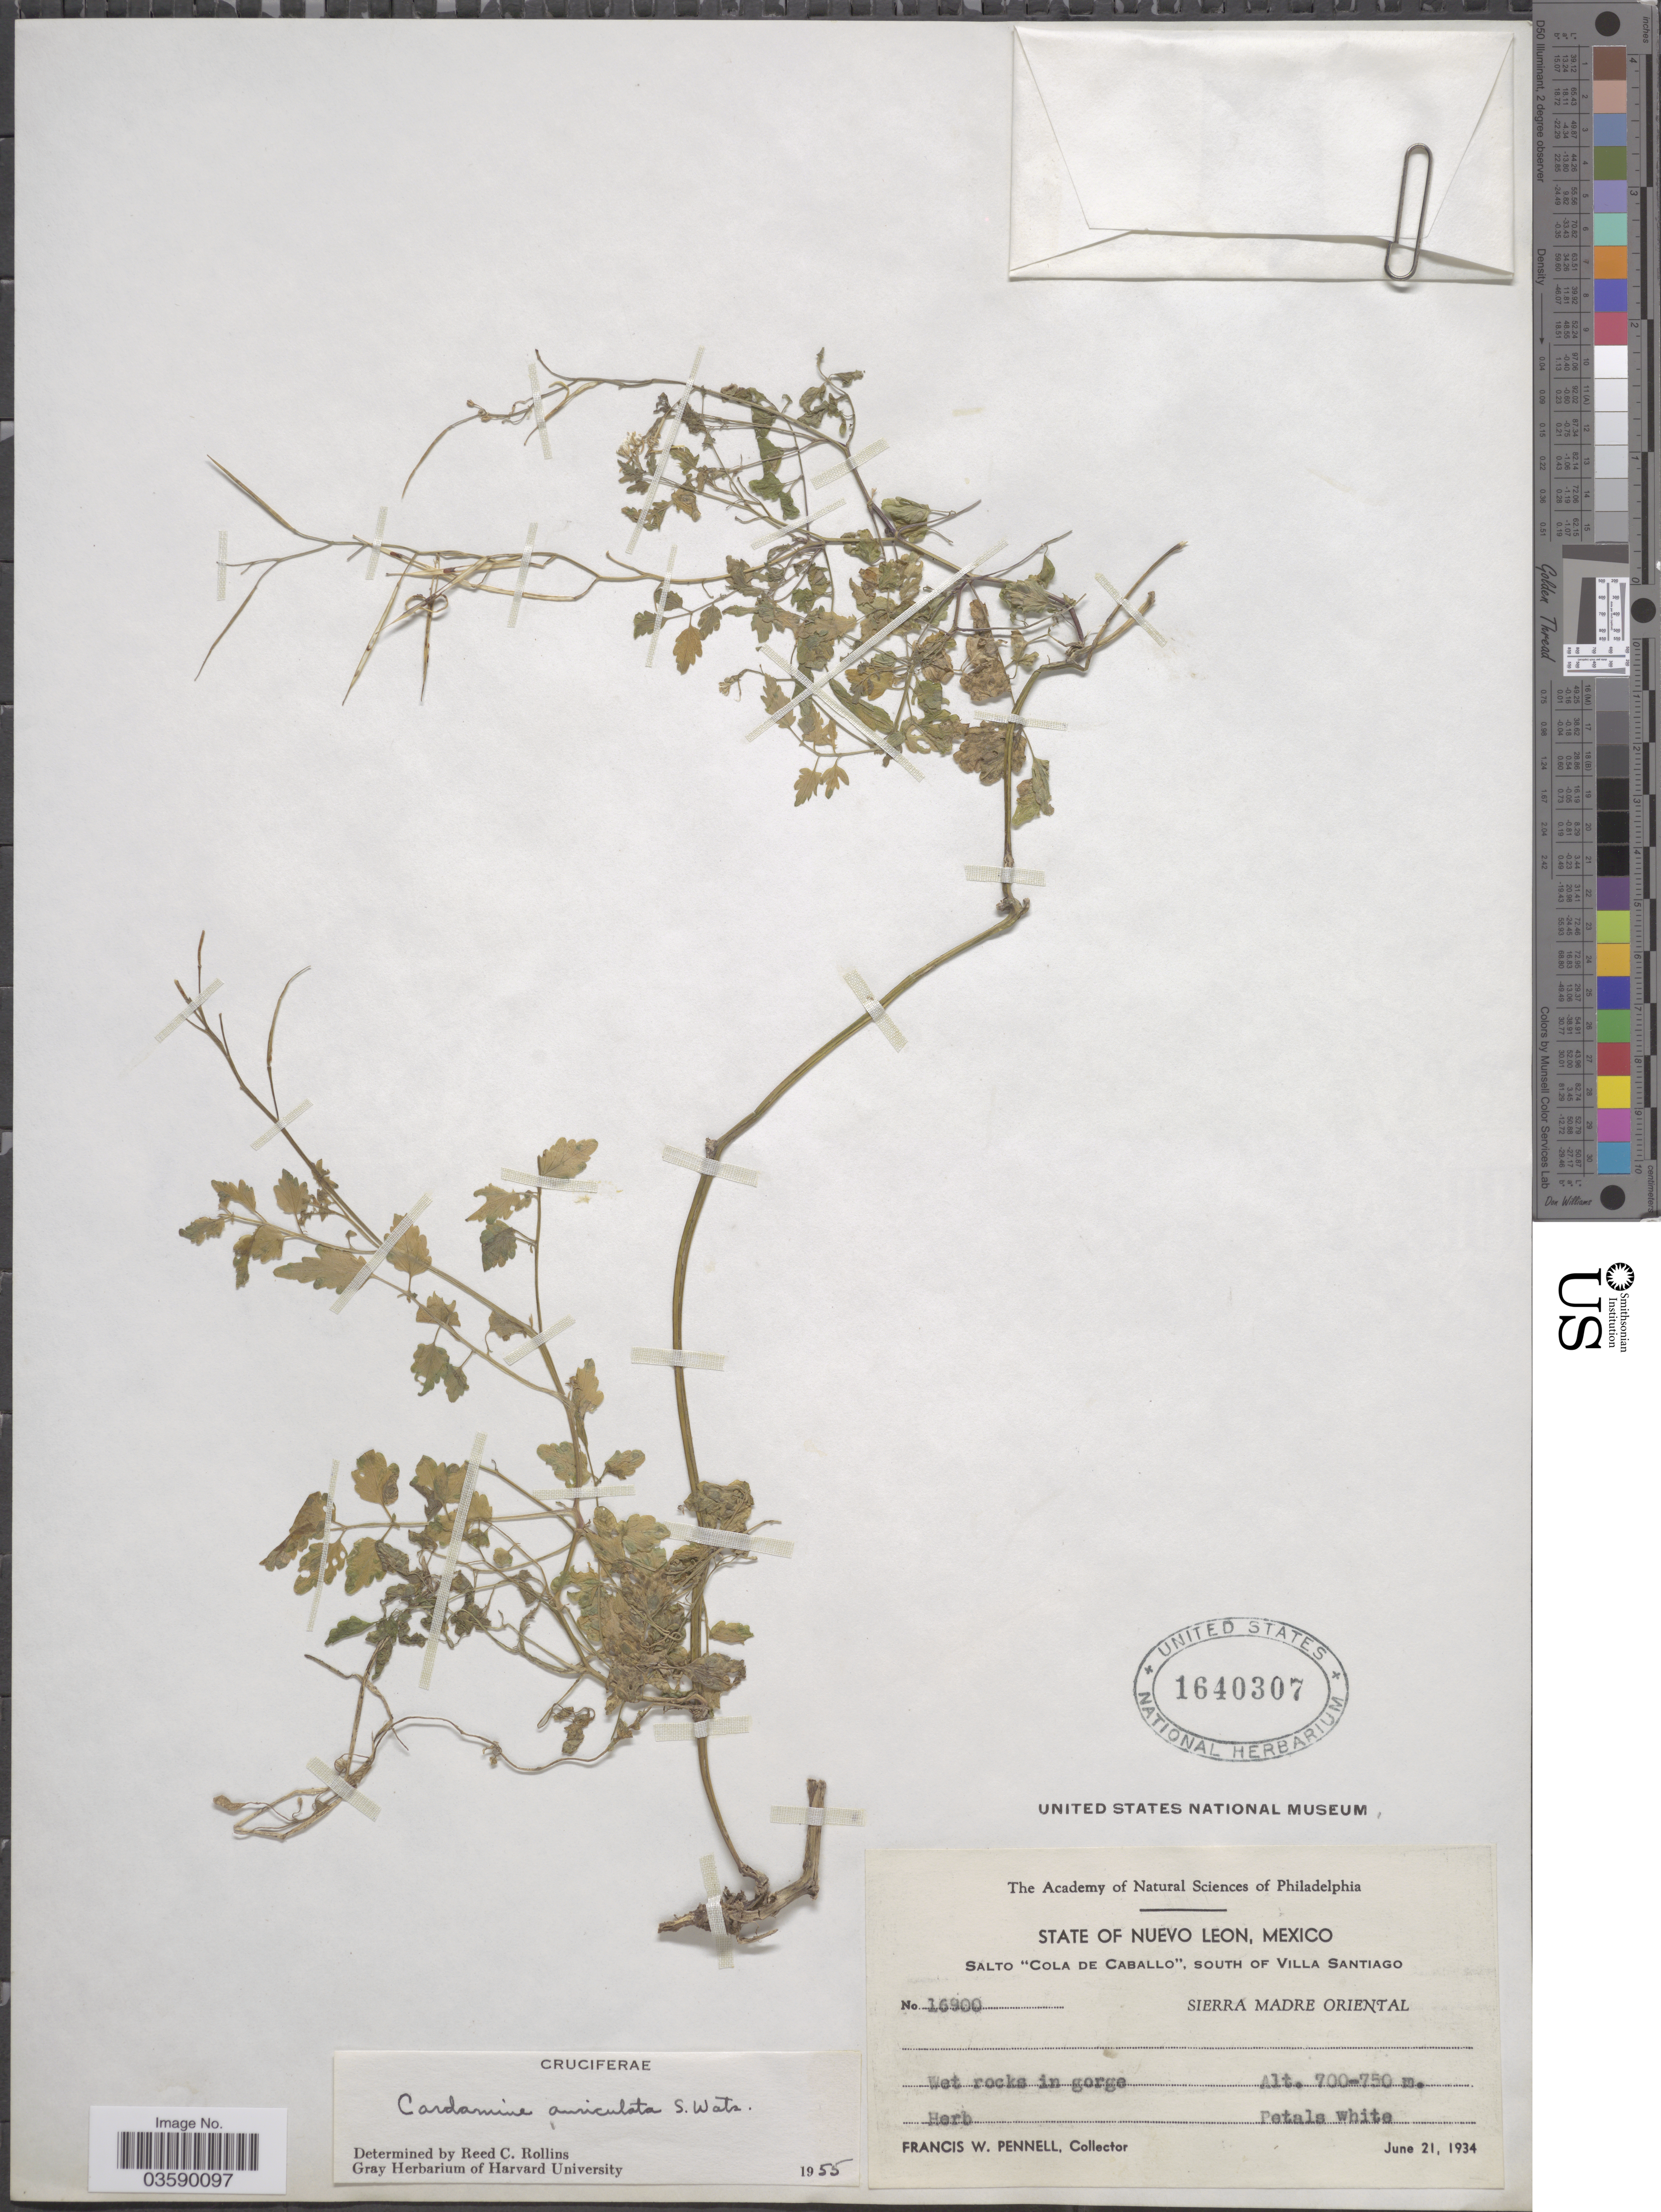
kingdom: Plantae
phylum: Tracheophyta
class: Magnoliopsida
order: Brassicales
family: Brassicaceae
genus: Cardamine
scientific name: Cardamine auriculata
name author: S. Watson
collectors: F. W. Pennell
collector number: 16900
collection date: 1934-06-21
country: Mexico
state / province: Nuevo León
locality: State of Nuevo Leon. Salto "Cola de Caballo", South of Villa Santiago. Sierra Madre Oriental.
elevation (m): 700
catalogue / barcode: US 1640307